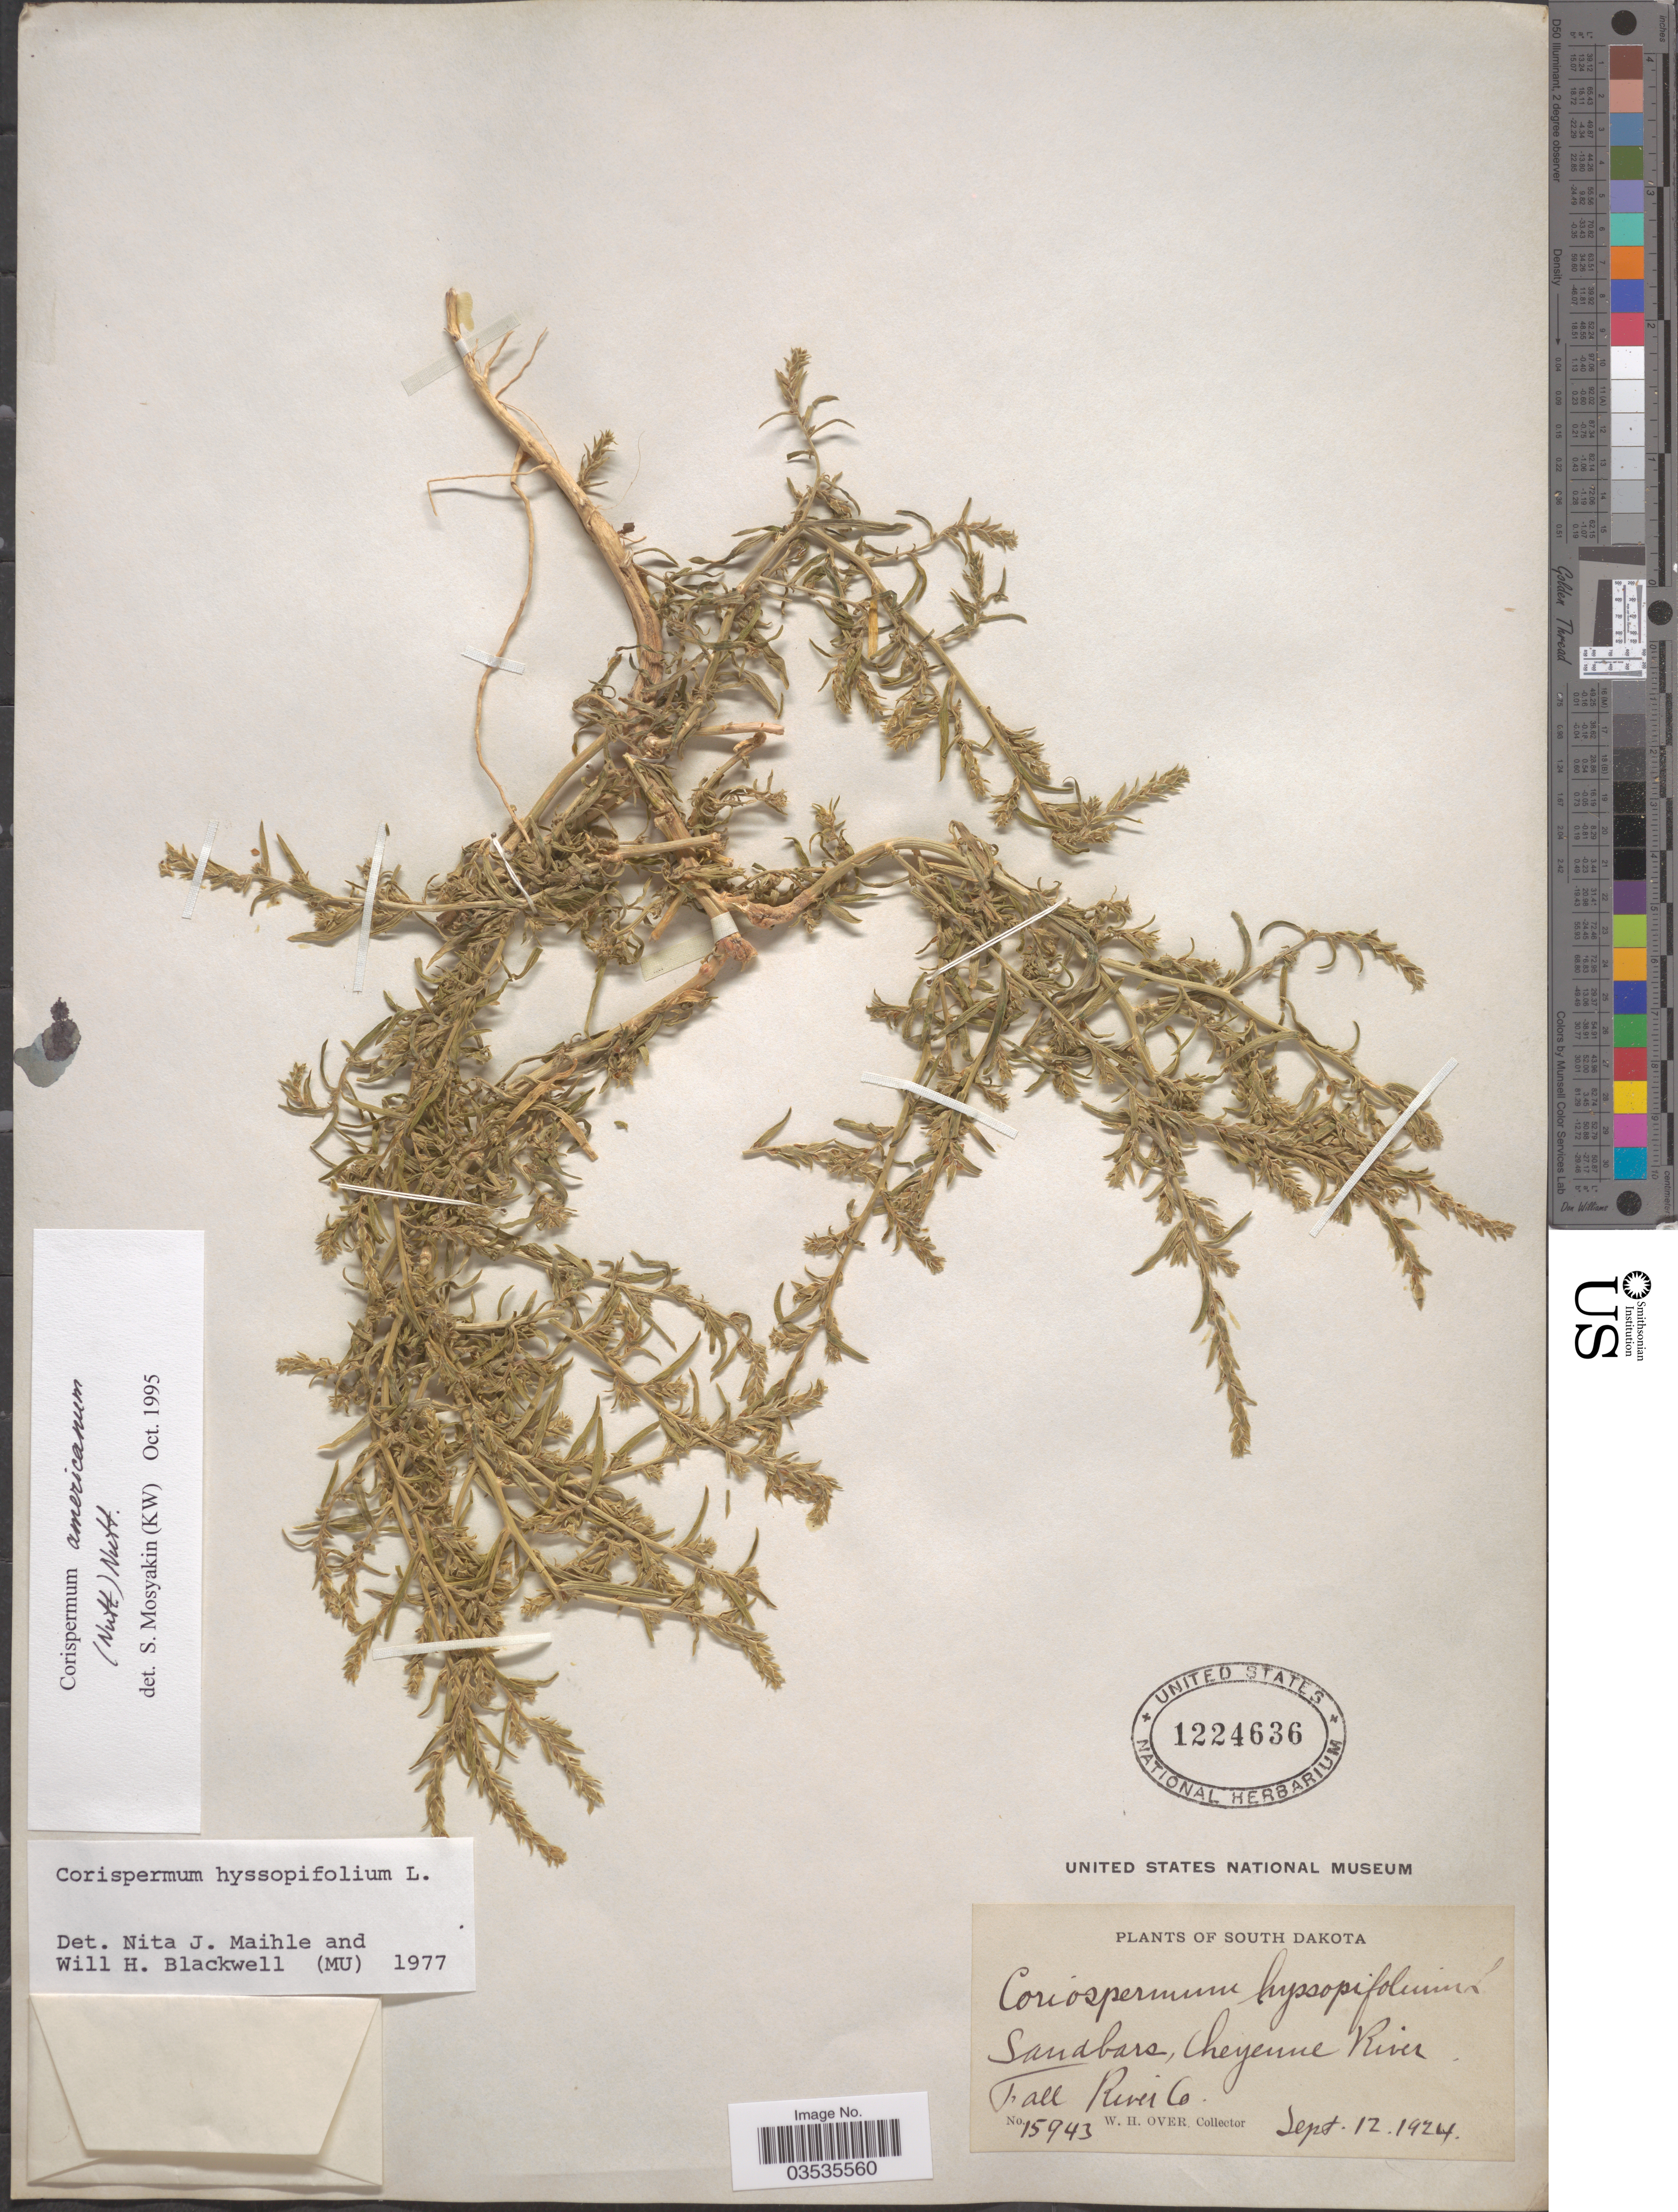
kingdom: Plantae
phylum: Tracheophyta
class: Magnoliopsida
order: Caryophyllales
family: Amaranthaceae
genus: Corispermum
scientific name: Corispermum americanum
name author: (Nutt.) Nutt.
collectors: W. Over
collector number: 15943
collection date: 1924-09-12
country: United States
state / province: South Dakota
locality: Sandbars, Cheyenne River. Fall River Co.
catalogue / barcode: US 1224636